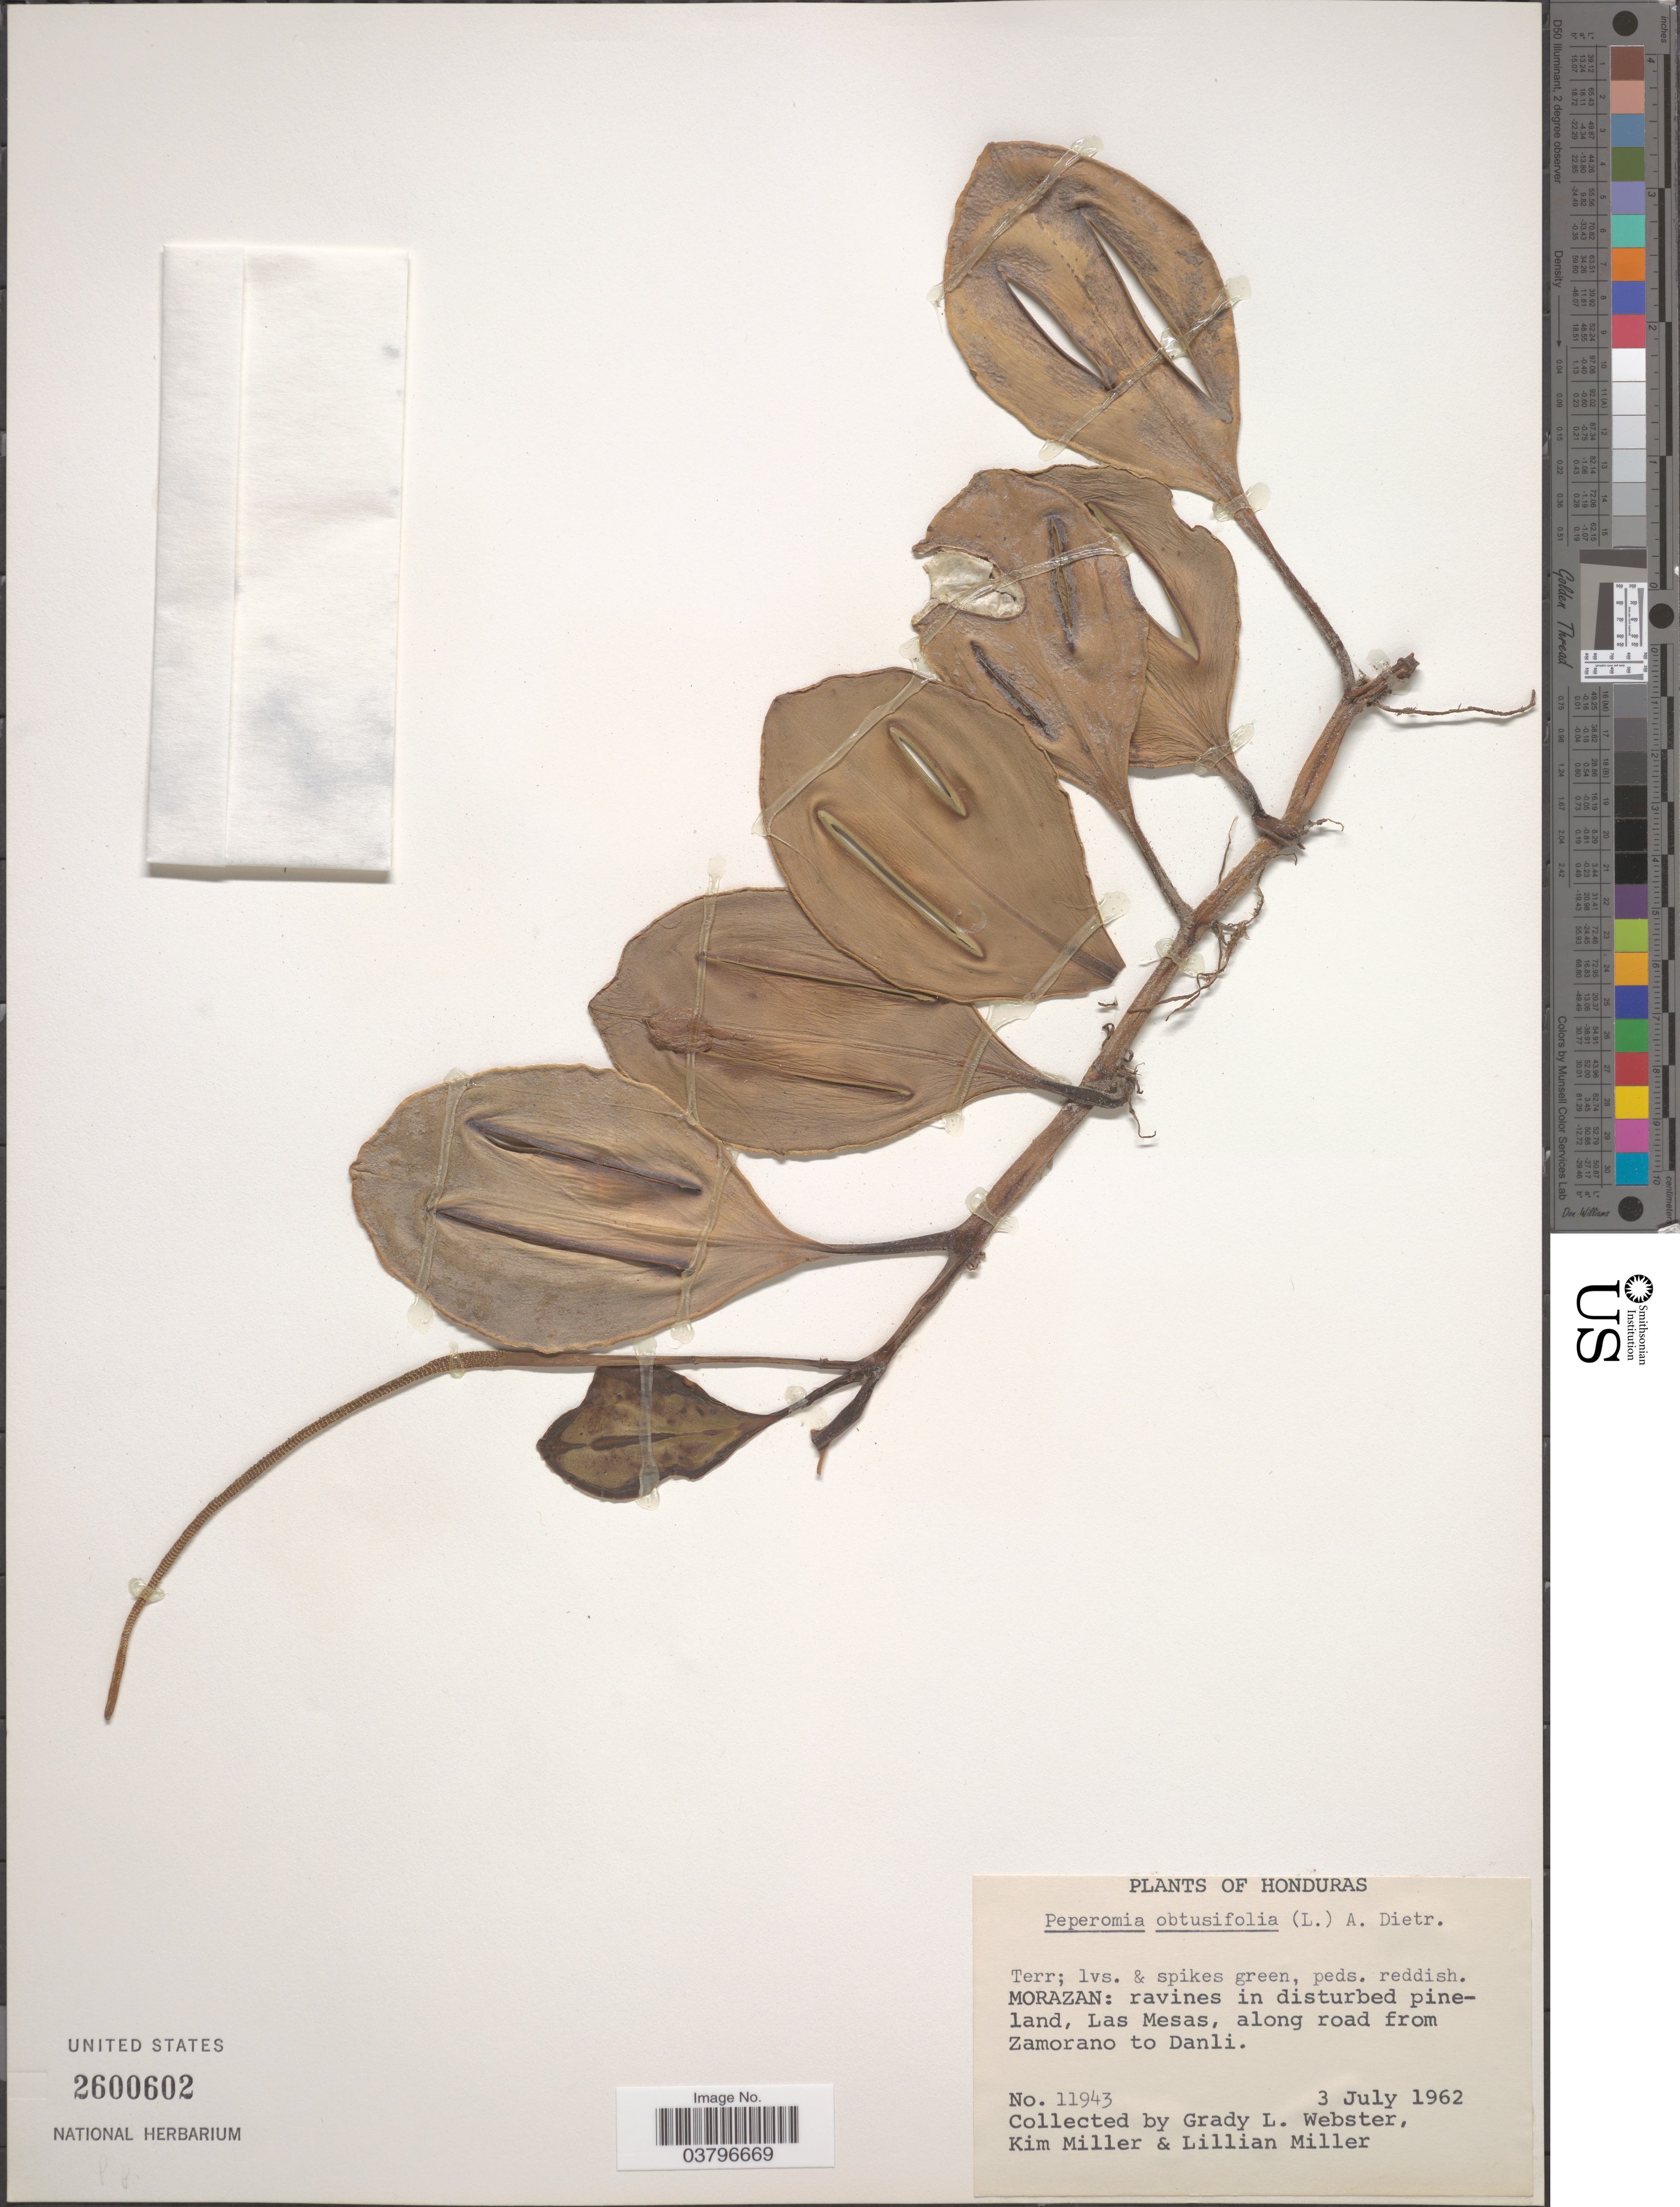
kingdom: Plantae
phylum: Tracheophyta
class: Magnoliopsida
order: Piperales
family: Piperaceae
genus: Peperomia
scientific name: Peperomia obtusifolia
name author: (L.) A. Dietr.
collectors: G. L. Webster, K. Miller & L. Miller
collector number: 11943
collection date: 1962-07-03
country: Honduras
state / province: Fco. Morazán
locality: Morazan: Las Mesas, along road from Zamorano to Danli.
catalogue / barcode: US 2600602